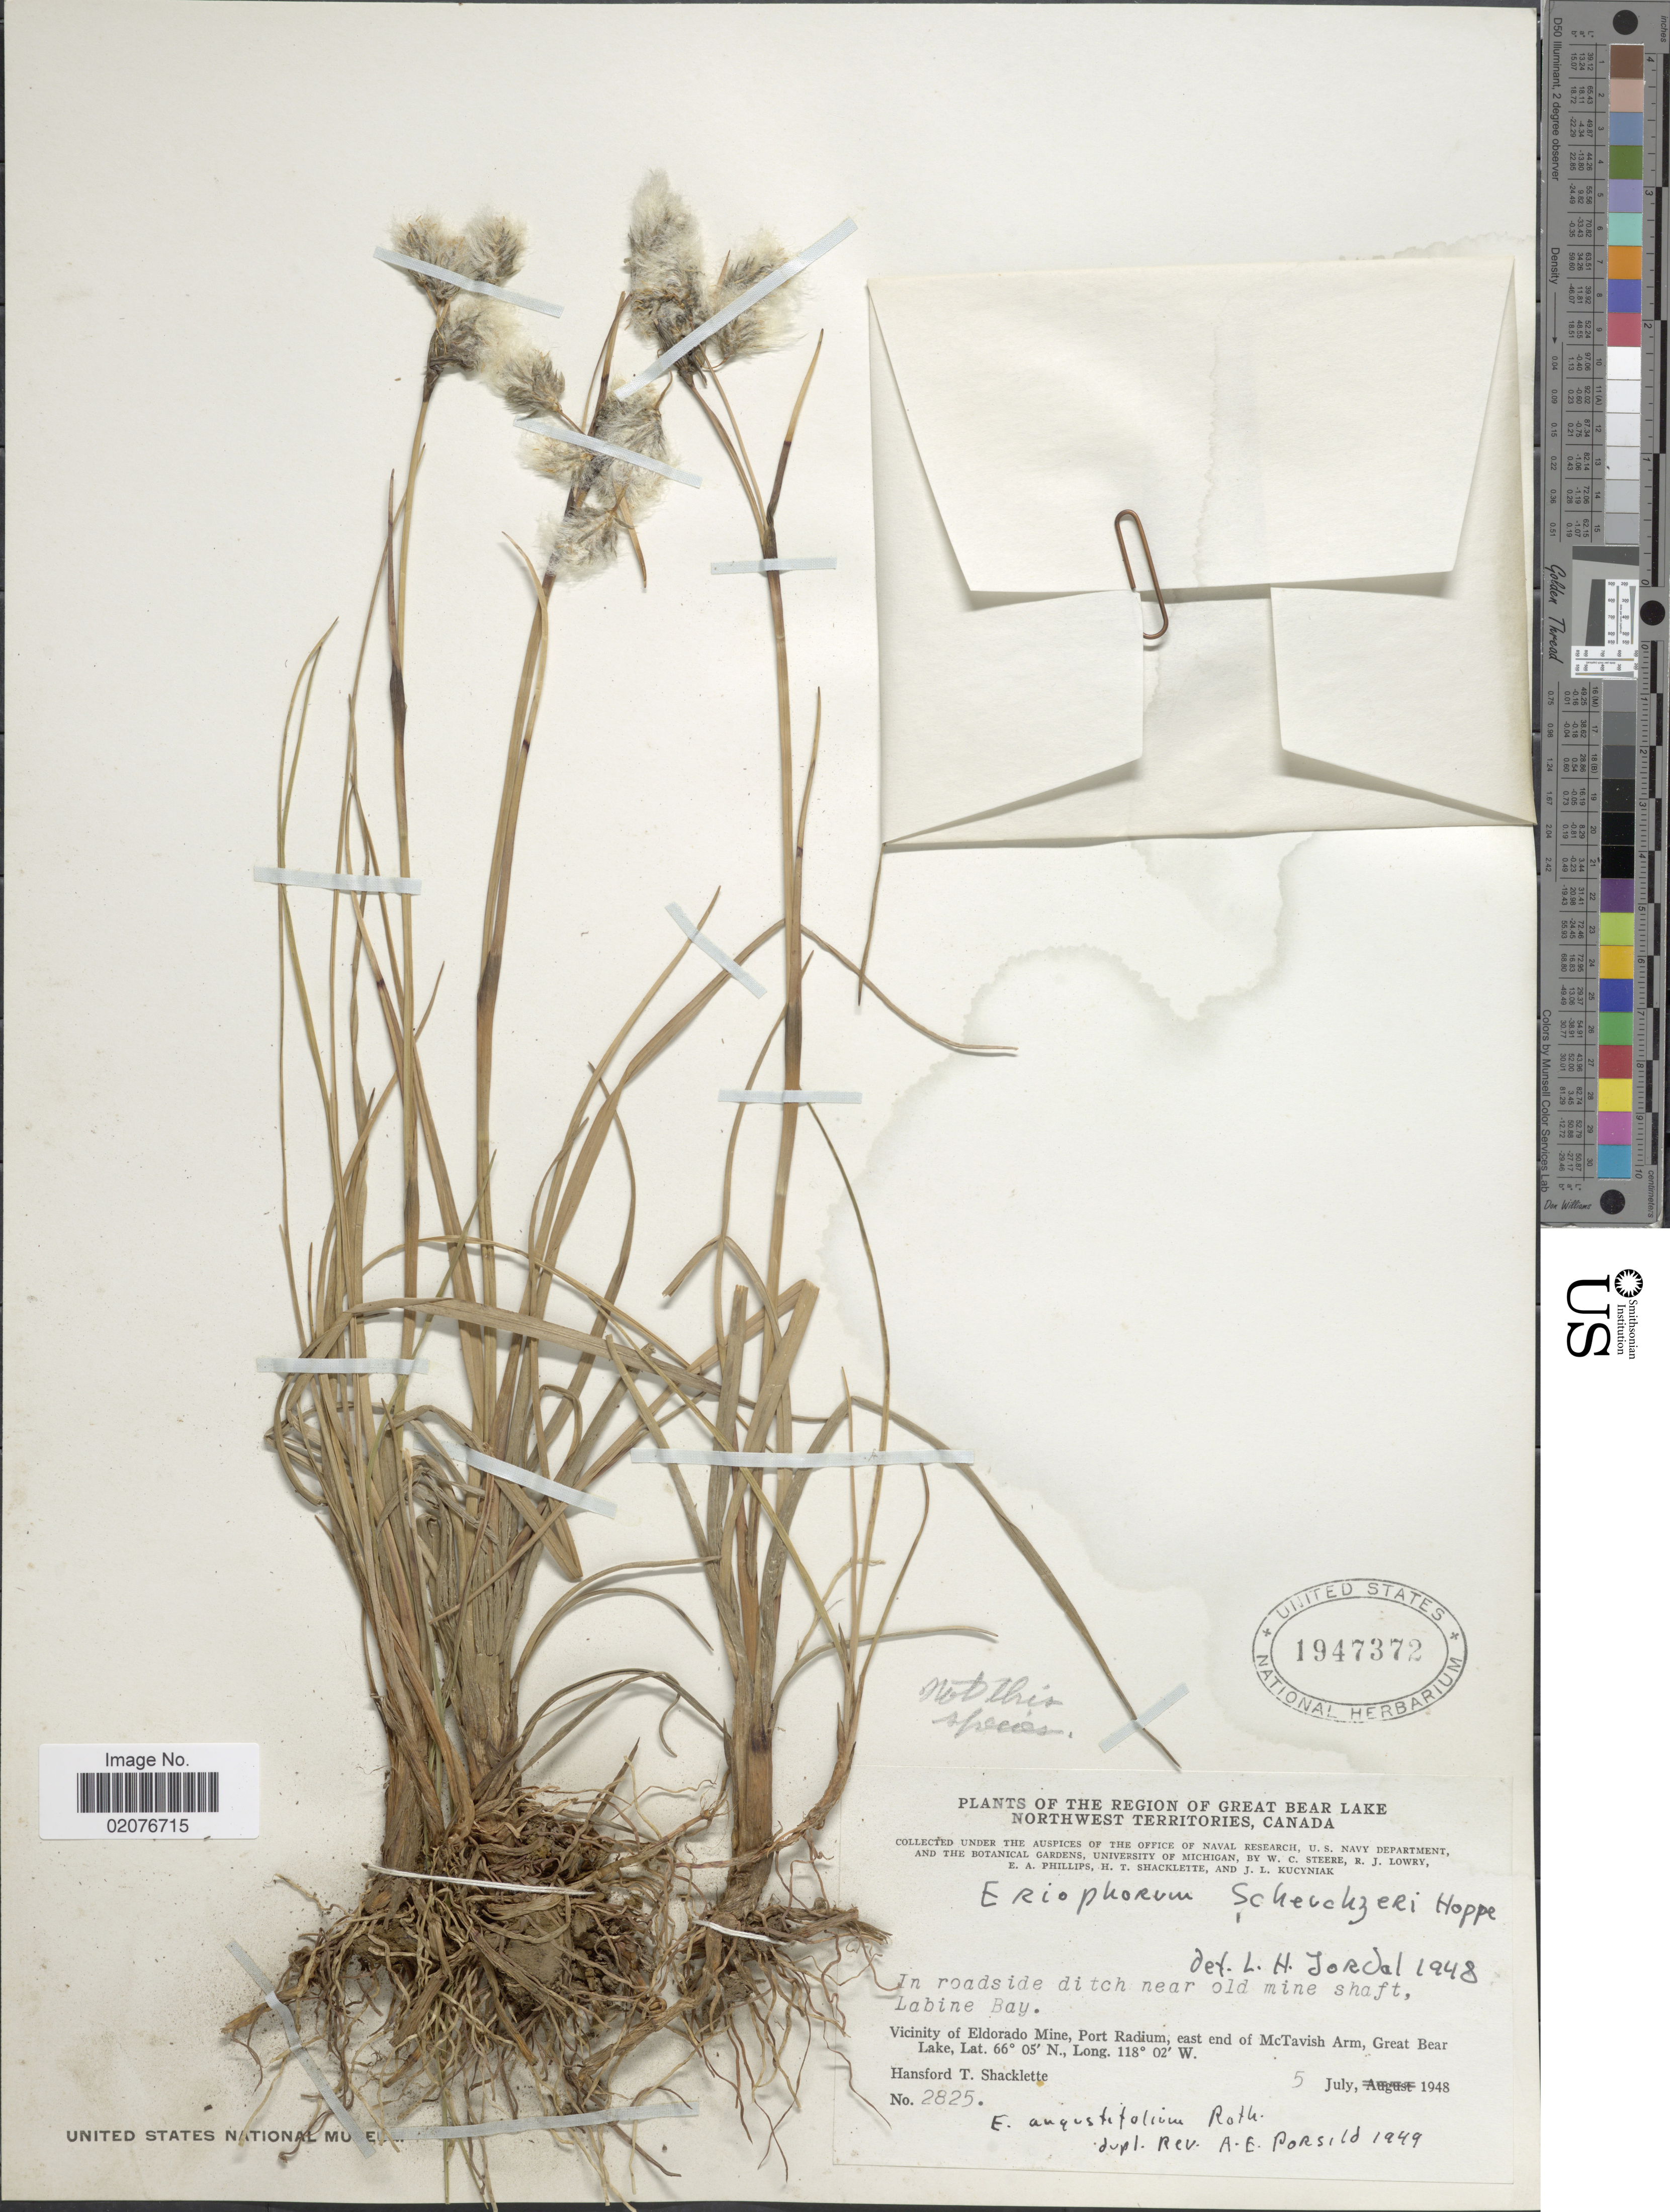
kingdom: Plantae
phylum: Tracheophyta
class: Liliopsida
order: Poales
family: Cyperaceae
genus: Eriophorum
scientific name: Eriophorum angustifolium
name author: Honck.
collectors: H. Shacklette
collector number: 2825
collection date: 1948-07-05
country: Canada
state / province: Northwest Territories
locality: The Region of Great Bear Lake Northwest Territories, In roadside ditch near ild mine shaft, Labine Bay, Vicinity of Eldorado Mine, Port Radium, east end of McTavish Arm, Great Bear Lake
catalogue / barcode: US 1947372